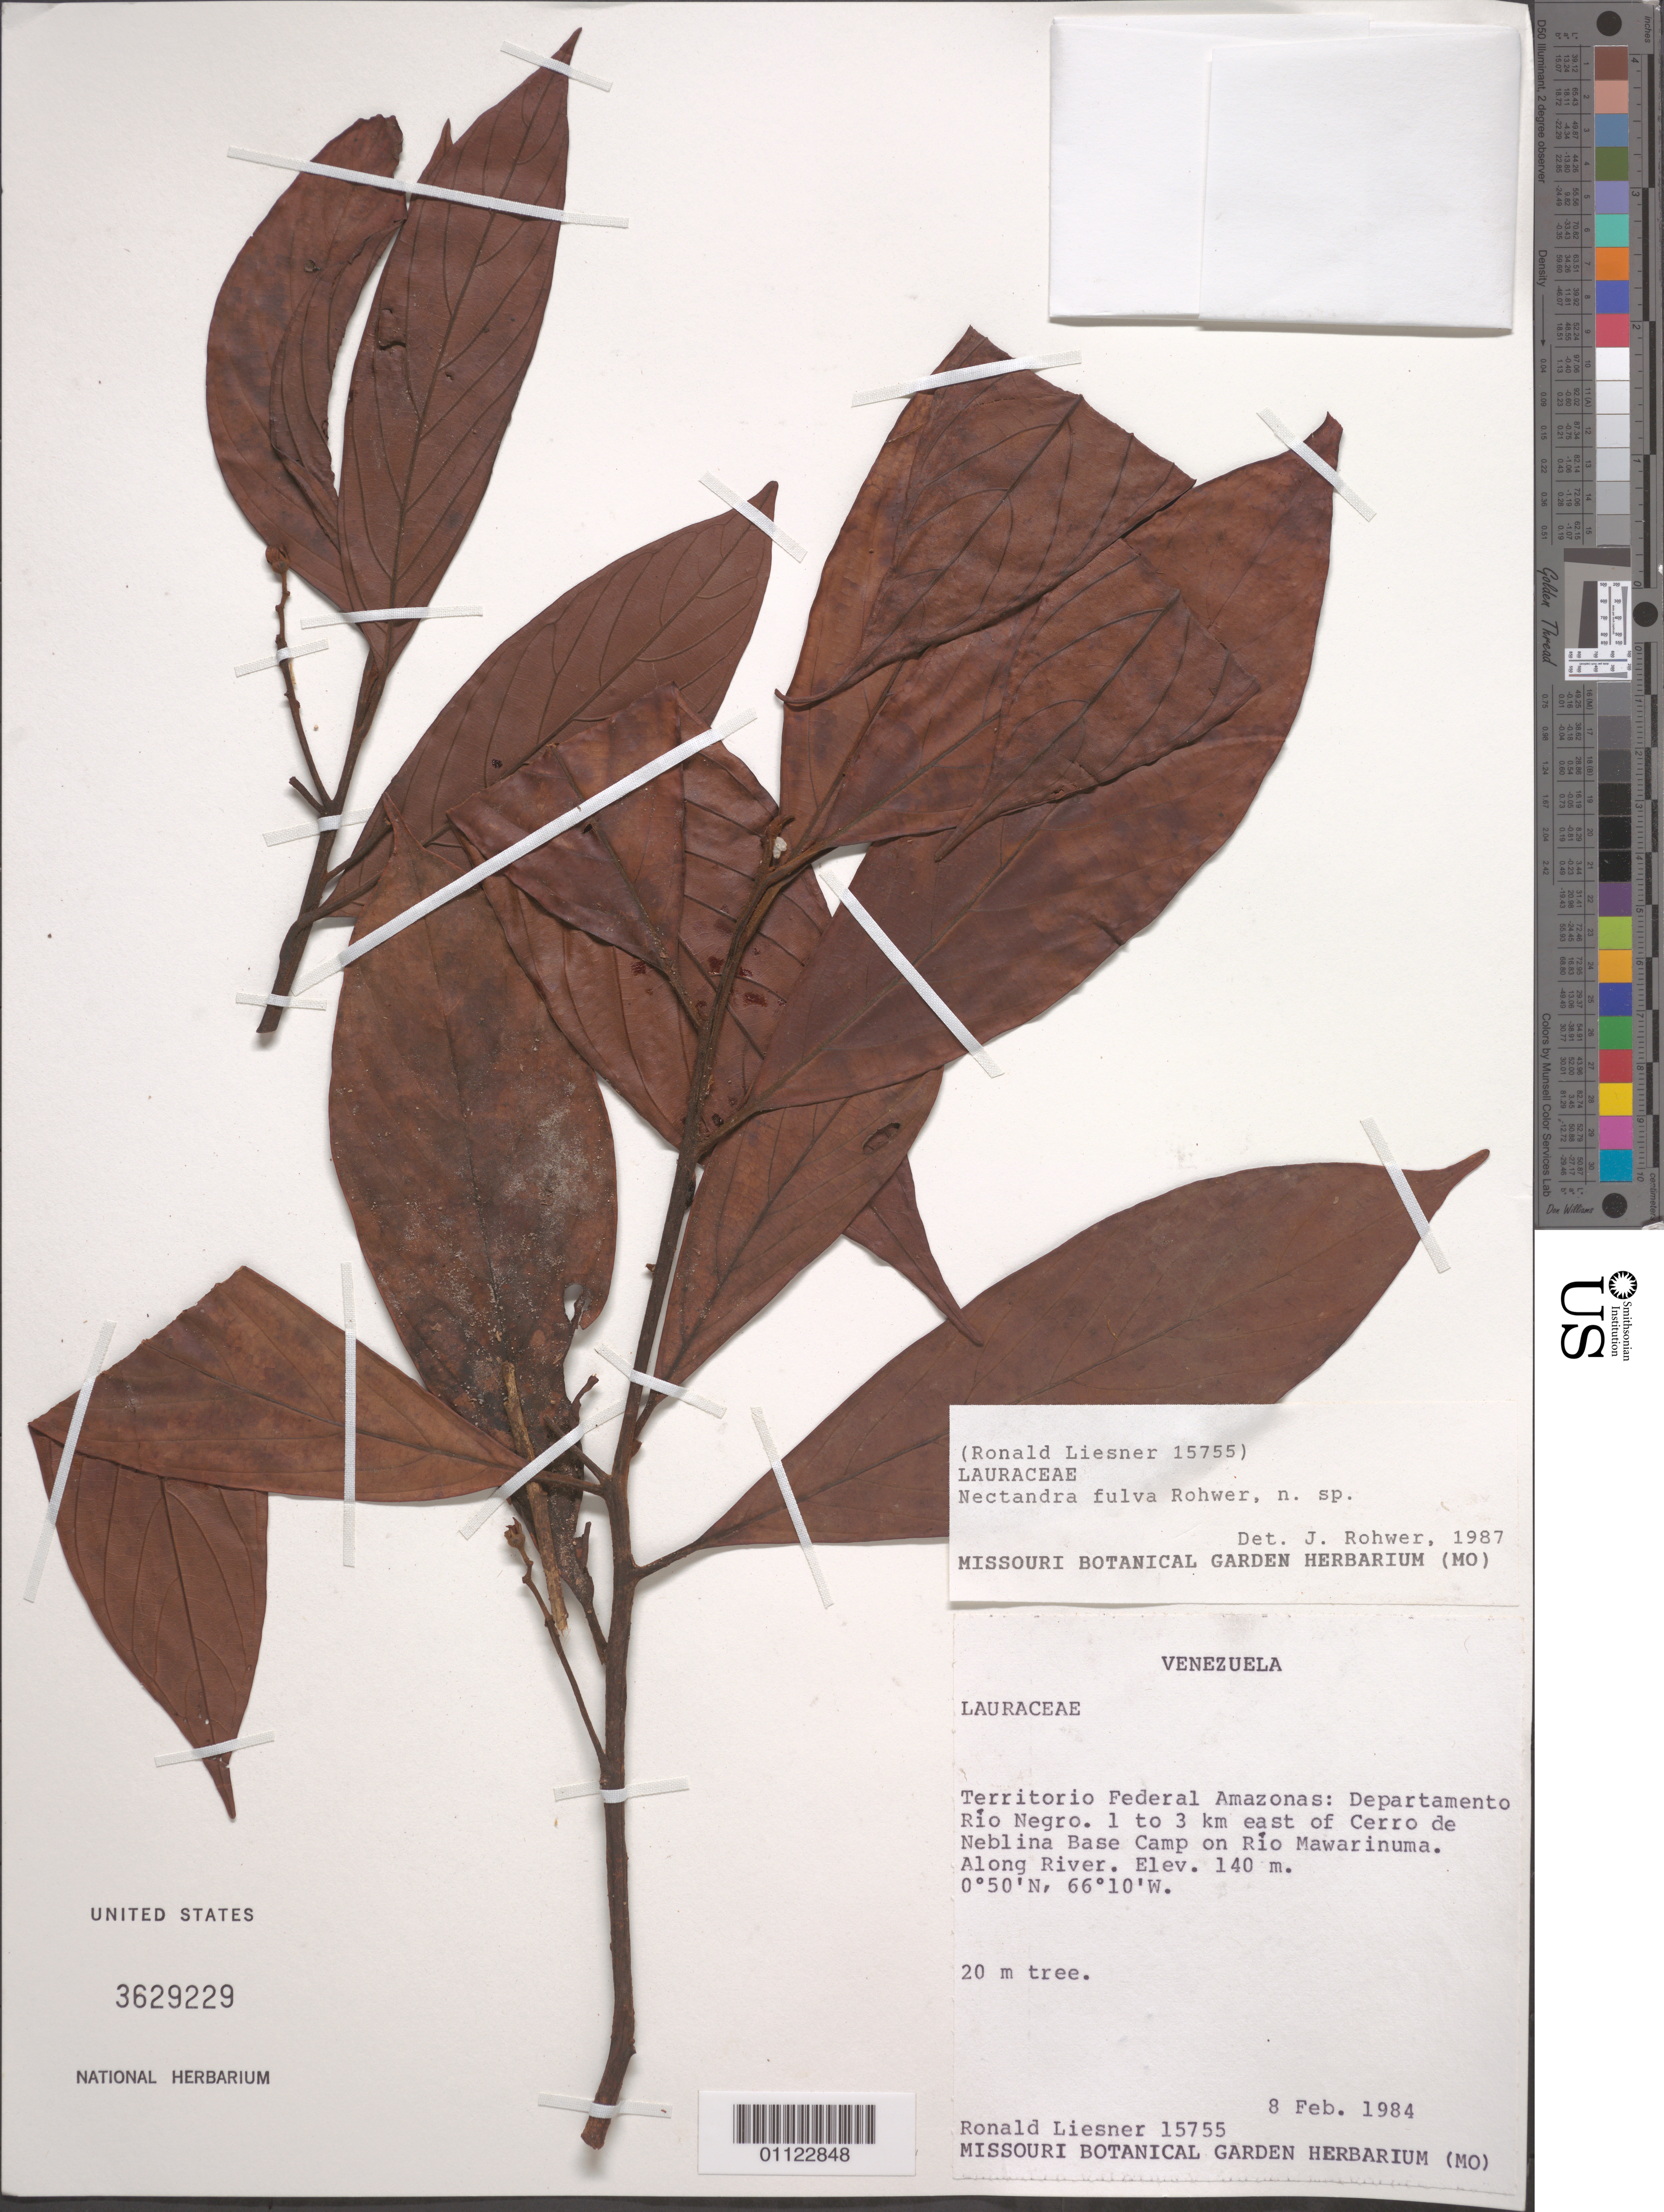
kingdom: Plantae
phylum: Tracheophyta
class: Magnoliopsida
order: Laurales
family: Lauraceae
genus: Nectandra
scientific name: Nectandra fulva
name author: Rohwer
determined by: Rohwer, J. G.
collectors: R. L. Liesner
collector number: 15755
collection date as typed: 8-Feb-84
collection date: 1984-02-08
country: Venezuela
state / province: Amazonas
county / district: Río Negro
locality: Río Mawarinuma, 1-3 km W of Cerro de La Neblina Base Camp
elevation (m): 140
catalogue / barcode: US 3629229